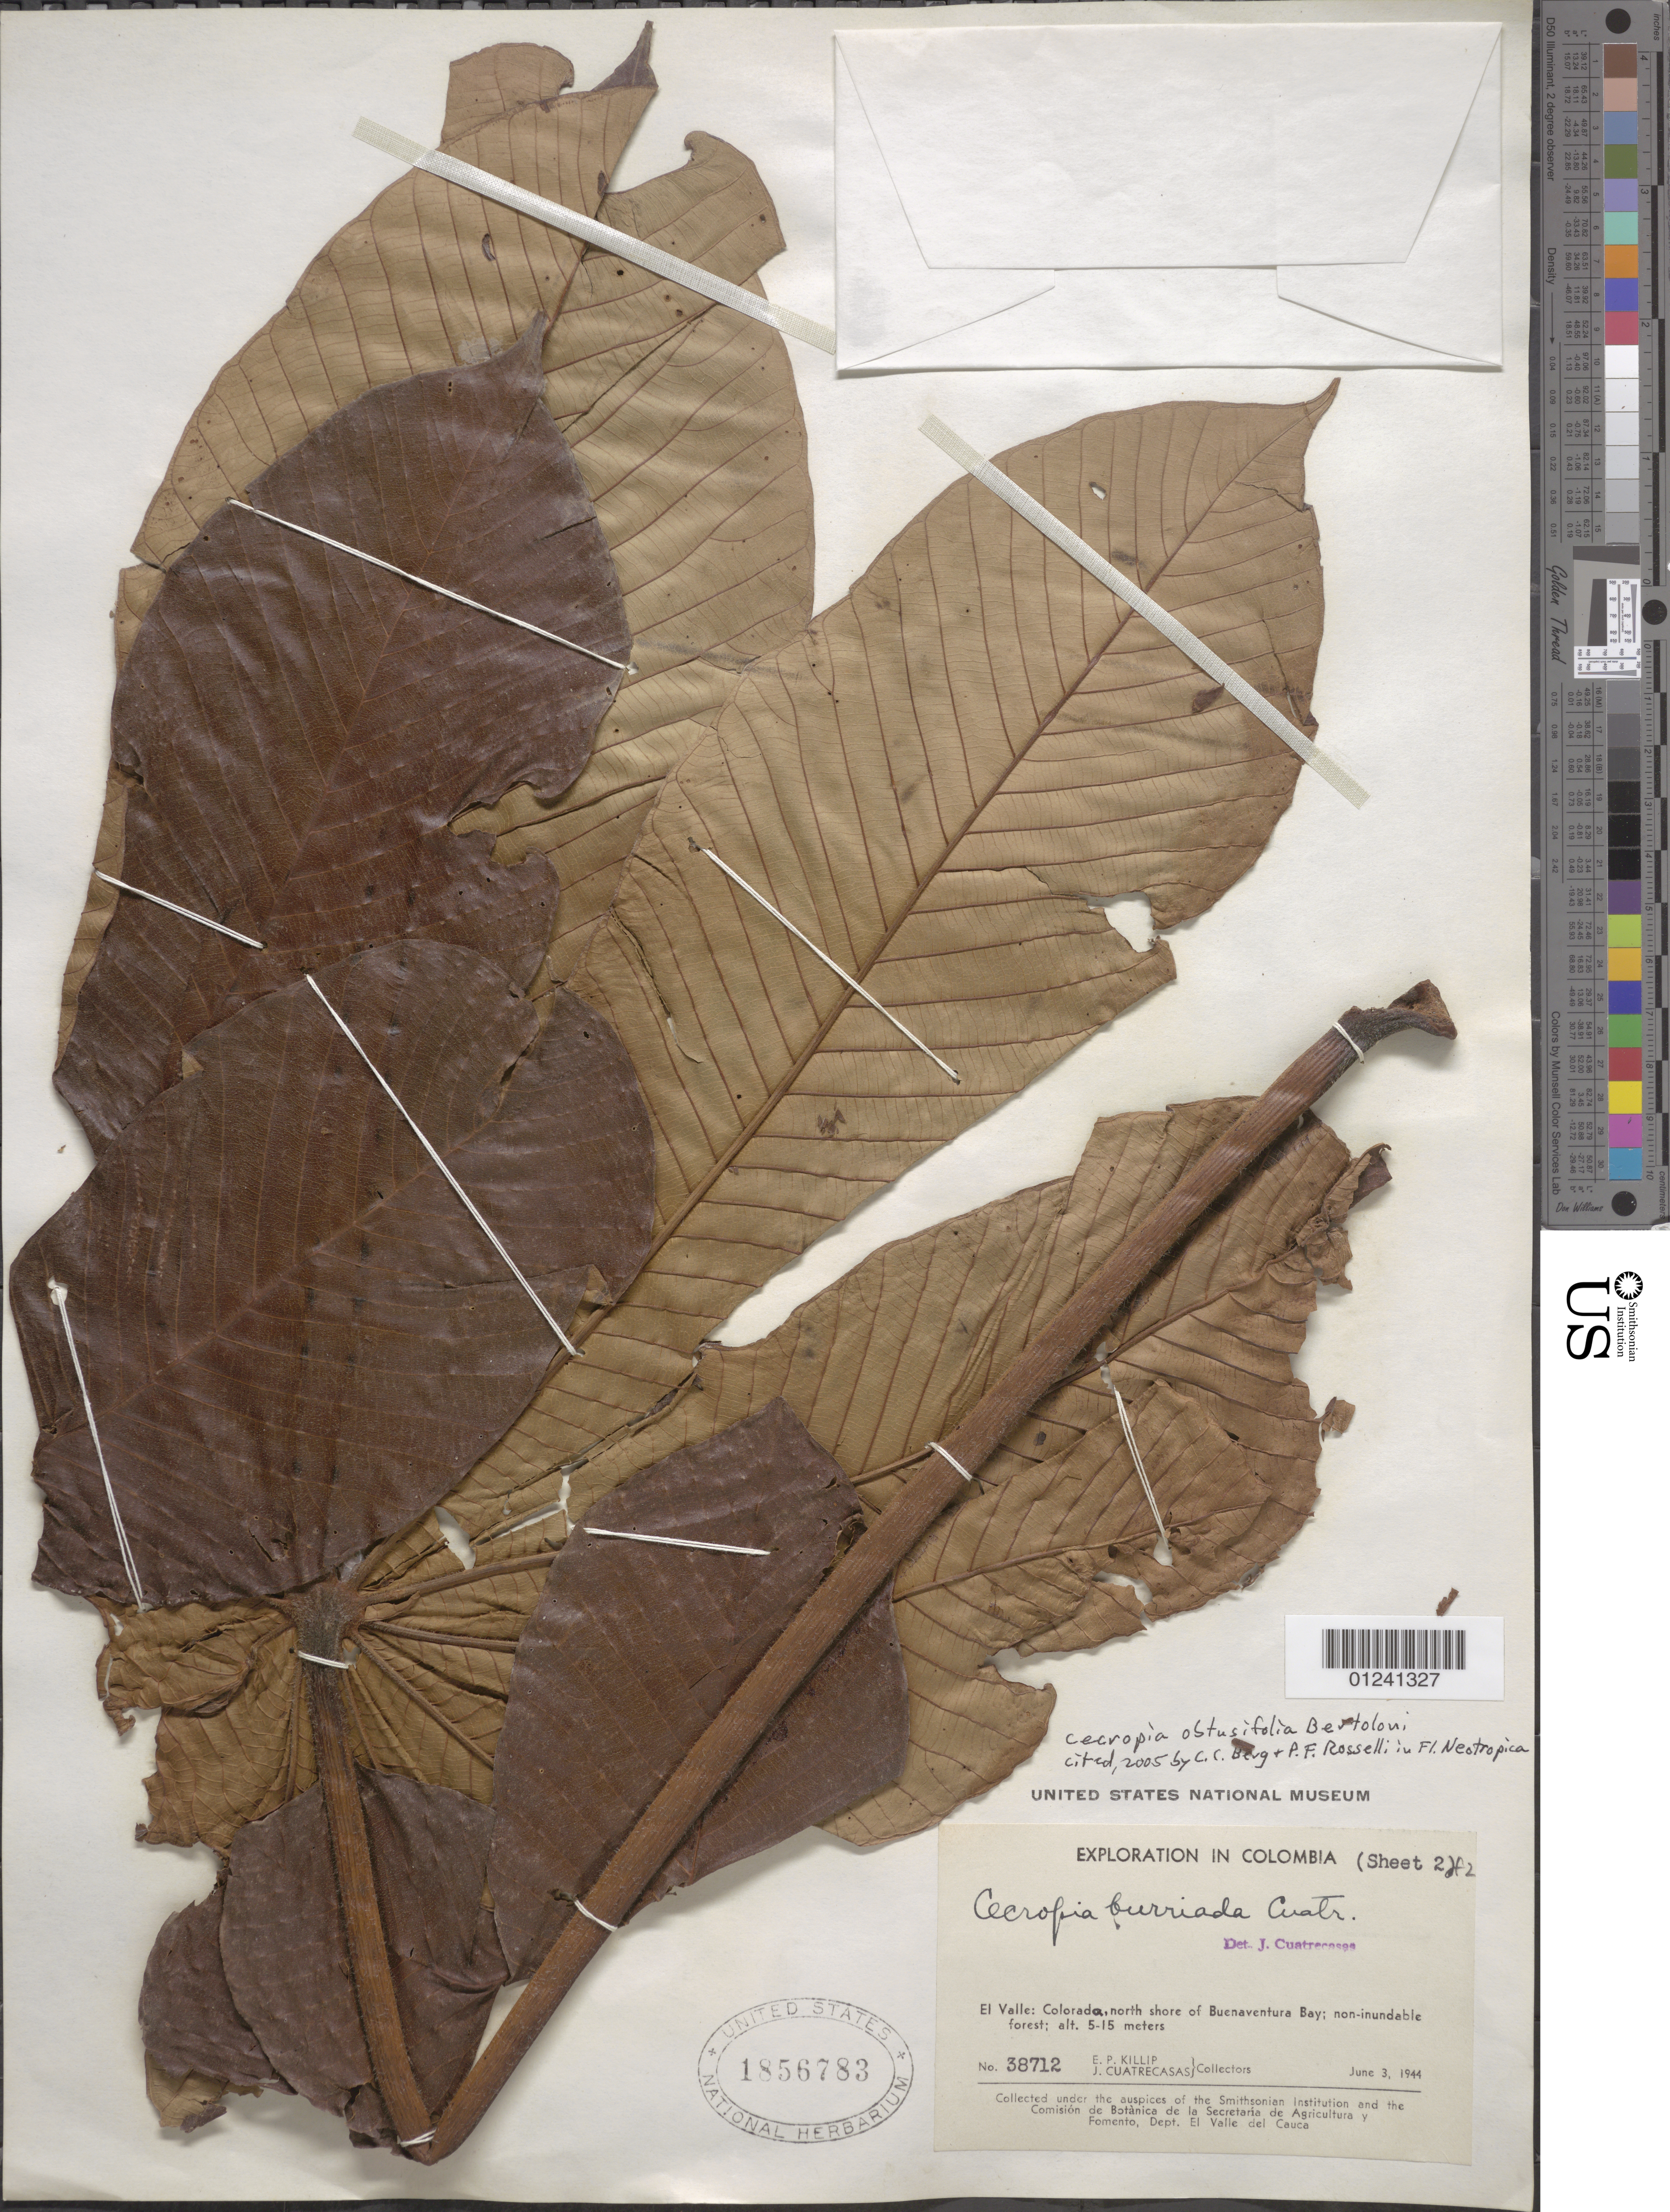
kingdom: Plantae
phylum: Tracheophyta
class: Magnoliopsida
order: Rosales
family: Urticaceae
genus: Cecropia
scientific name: Cecropia obtusifolia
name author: Bertol.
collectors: E. P. Killip & J. Cuatrecasas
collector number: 38712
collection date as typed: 03 Jun 1944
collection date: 1944-06-03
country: Colombia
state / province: Valle del Cauca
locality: Colorado, N shore of Buena Ventura Bay.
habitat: non-inundable forest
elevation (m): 5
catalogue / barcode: US 1856783